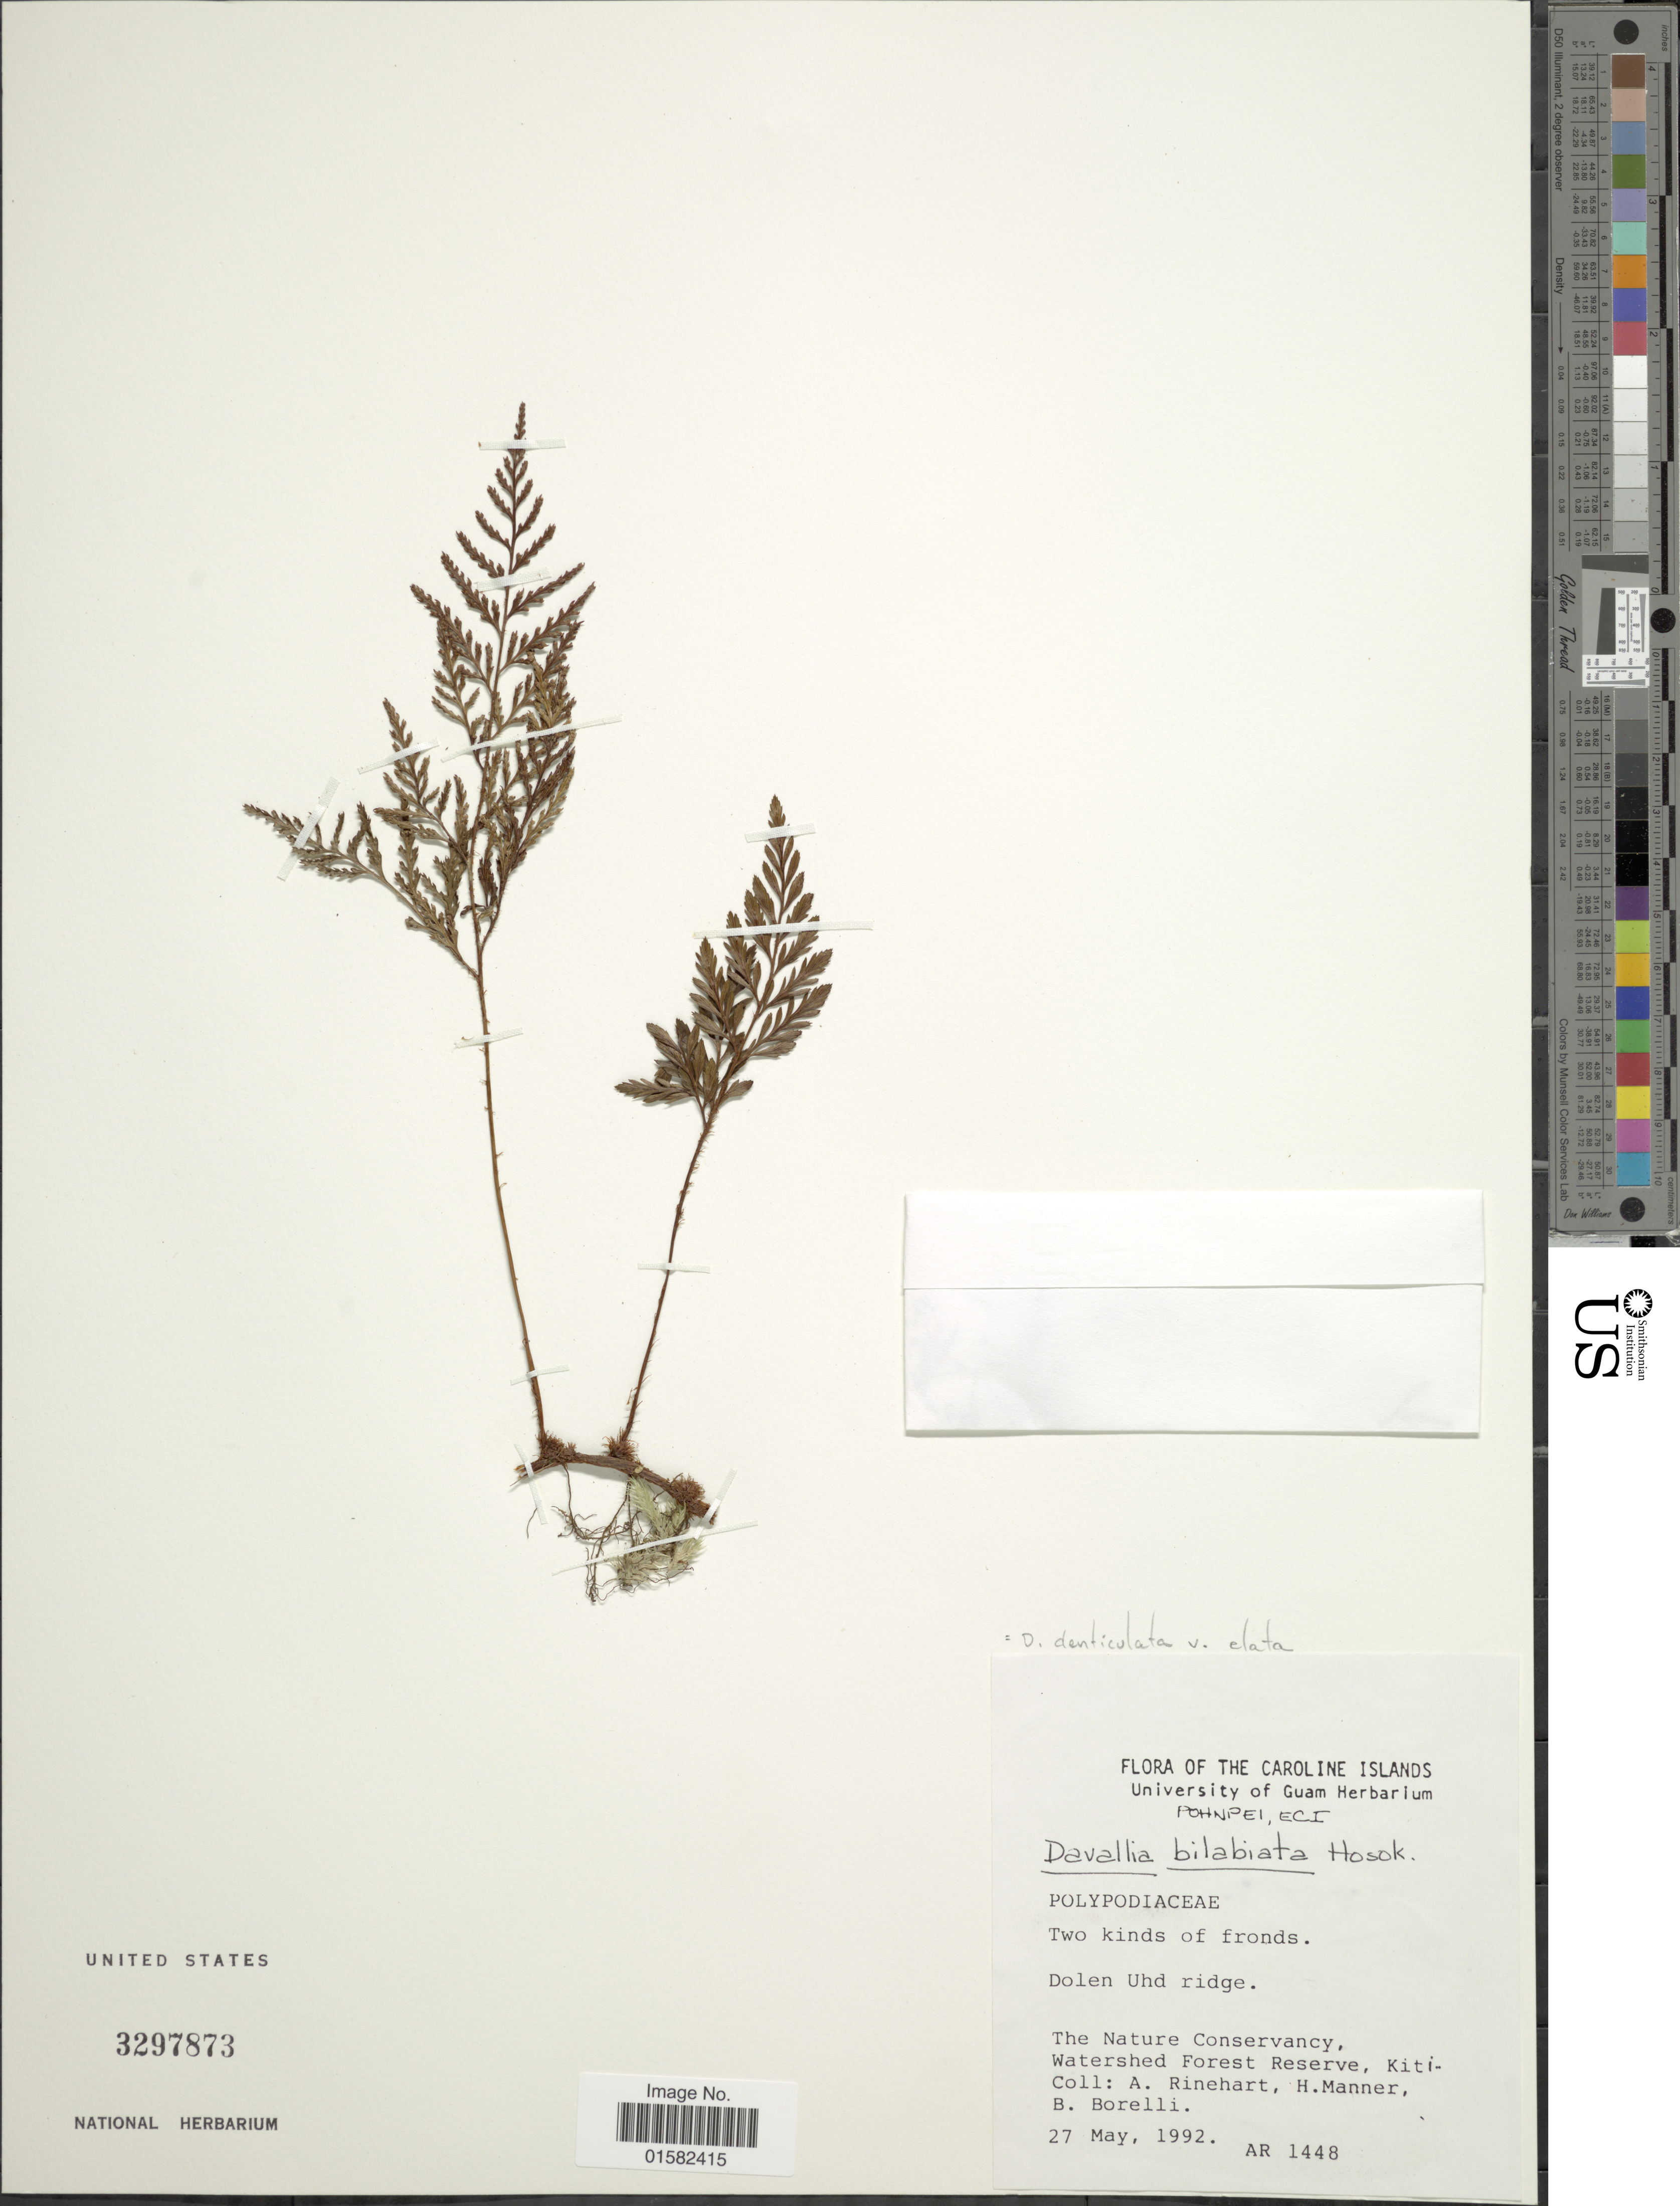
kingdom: Plantae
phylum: Tracheophyta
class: Polypodiopsida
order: Polypodiales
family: Davalliaceae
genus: Wibelia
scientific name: Wibelia denticulata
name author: (Burm. f.) M. Kato & Tsutsumi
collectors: A. Rinehart, H. Manner & B. Borelli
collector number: AR 1448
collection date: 1992-05-27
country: Micronesia, Federated States of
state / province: Pohnpei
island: Pohnpei [Ponape]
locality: Caroline Islands, Pohnpei, Eci, Dolen Uhd ridge, the Nature Corservancy Watershed forest reserve, Kiti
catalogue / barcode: US 3297873